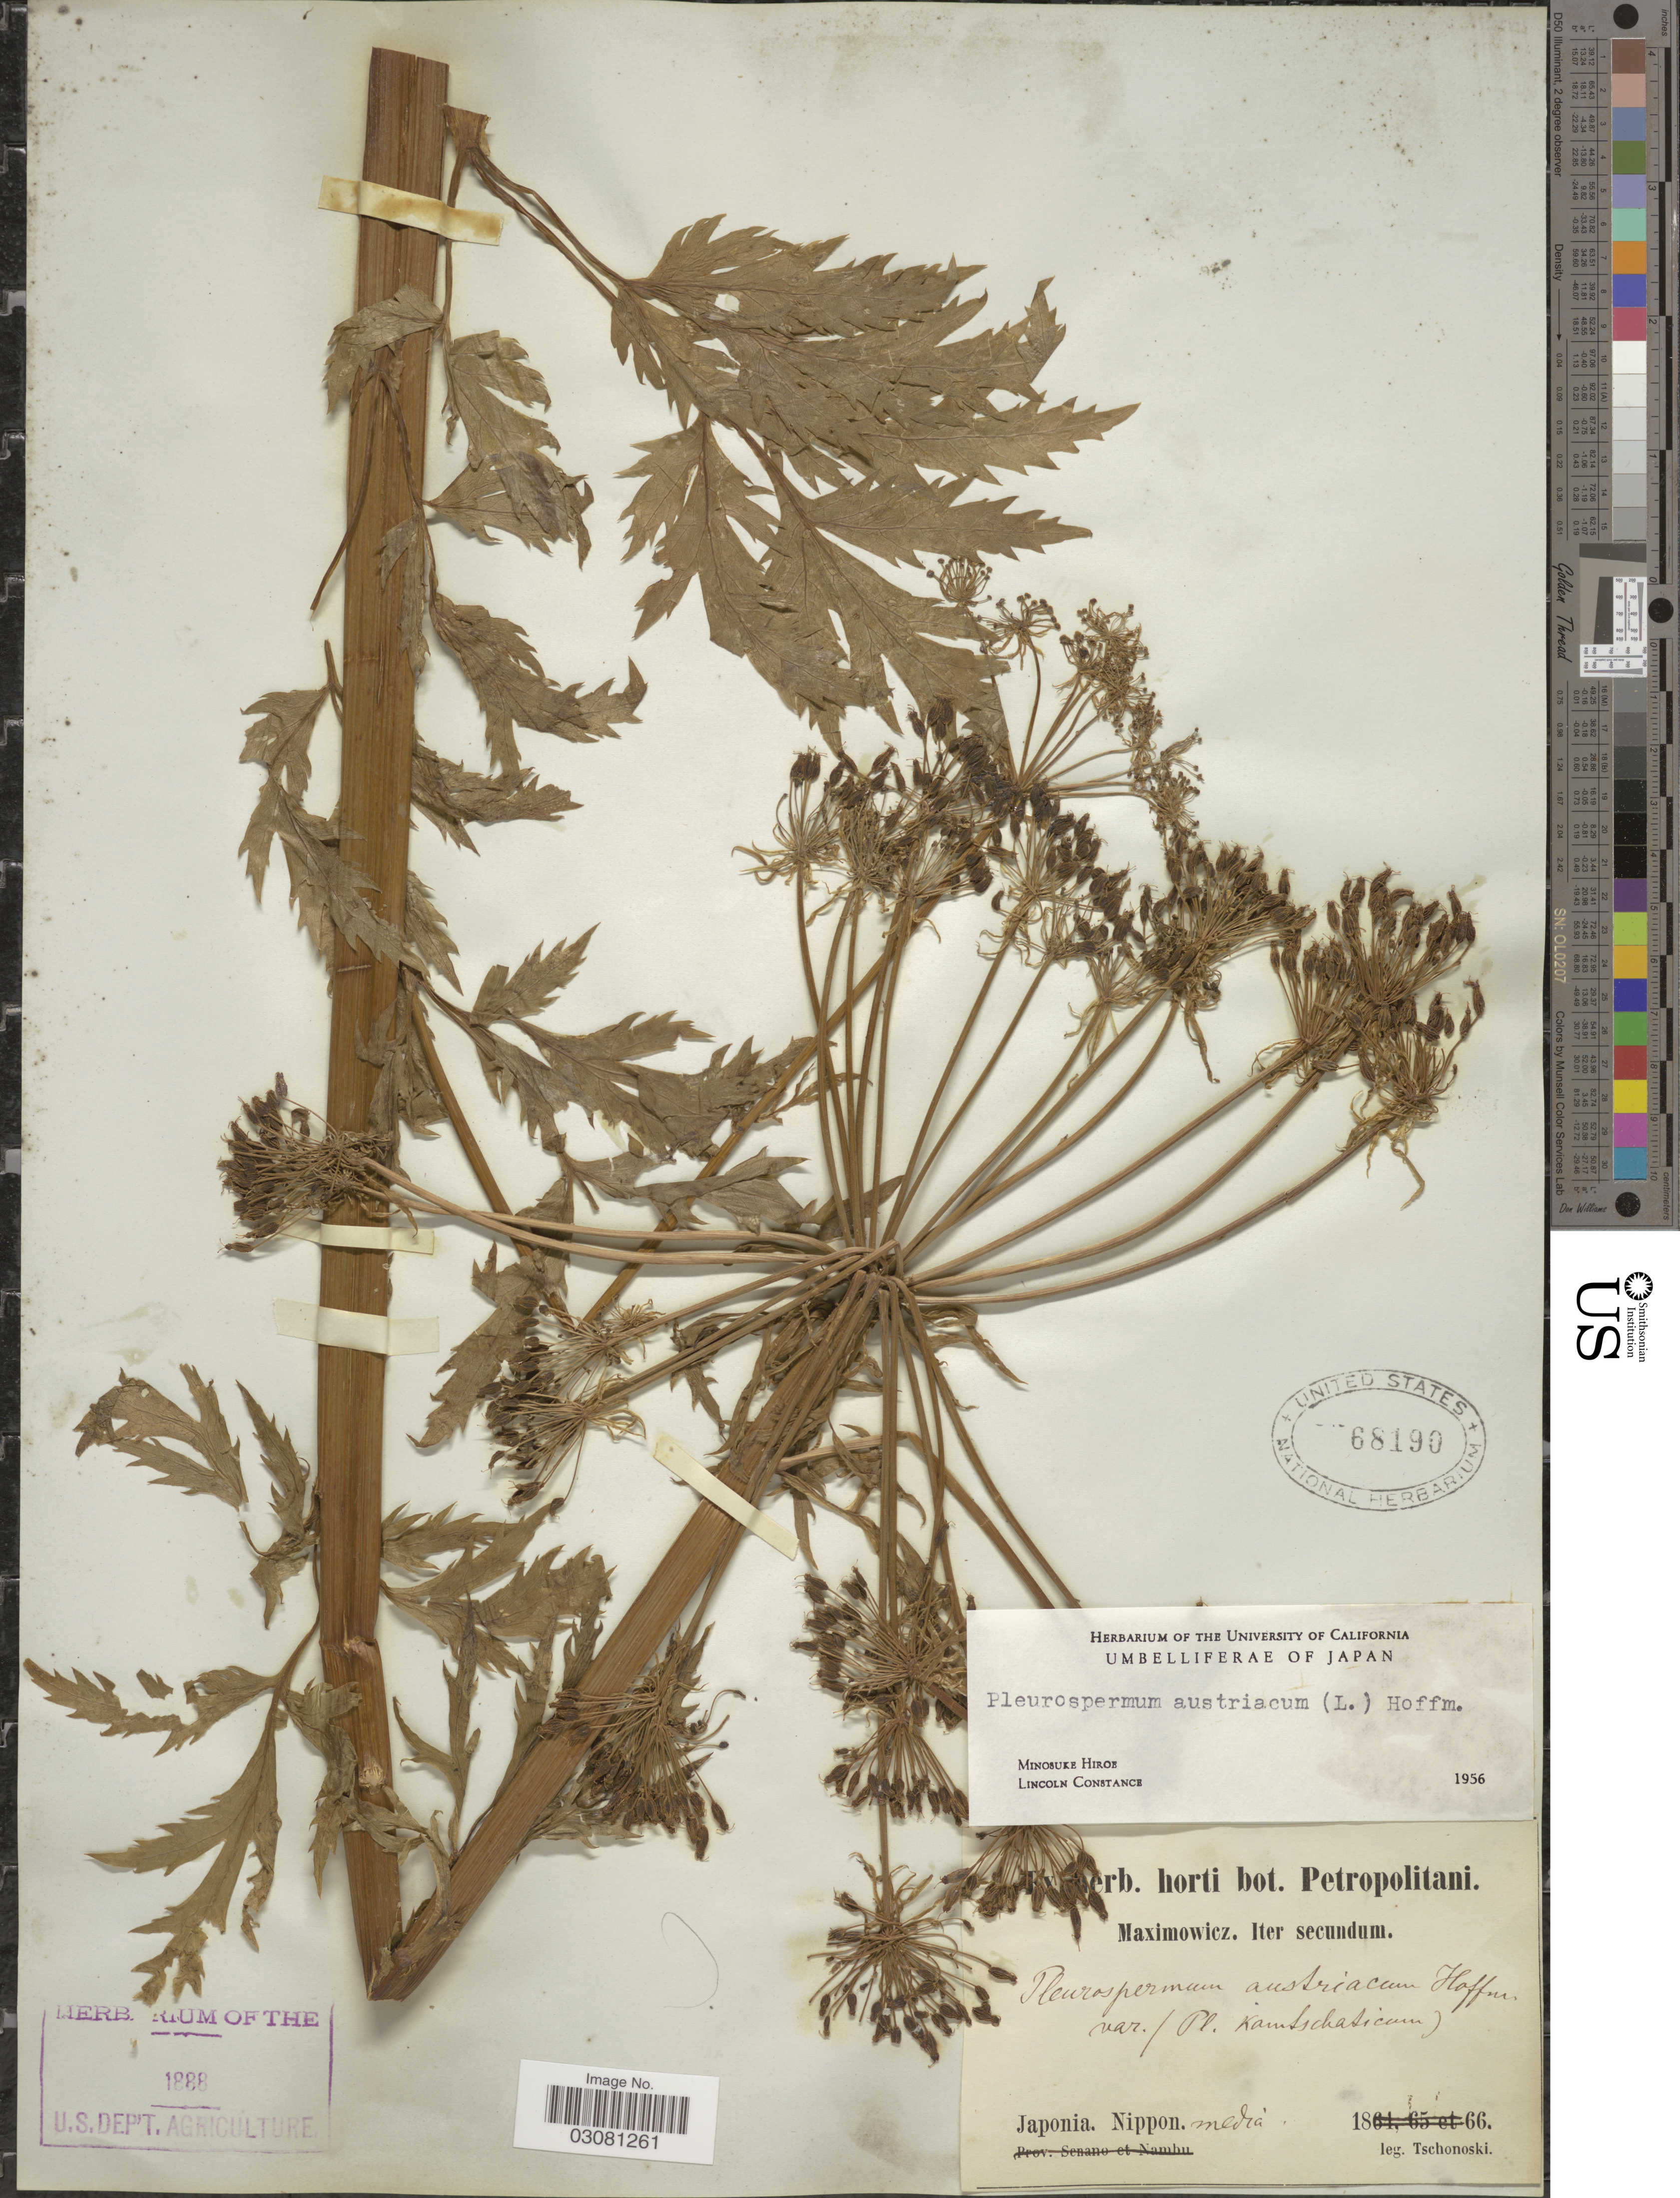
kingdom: Plantae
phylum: Tracheophyta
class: Magnoliopsida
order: Apiales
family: Apiaceae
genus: Pleurospermum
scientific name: Pleurospermum austriacum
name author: (L.) Hoffm.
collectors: -. Tschonoski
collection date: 1866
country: Japan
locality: Nippon media.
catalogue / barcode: US 68190